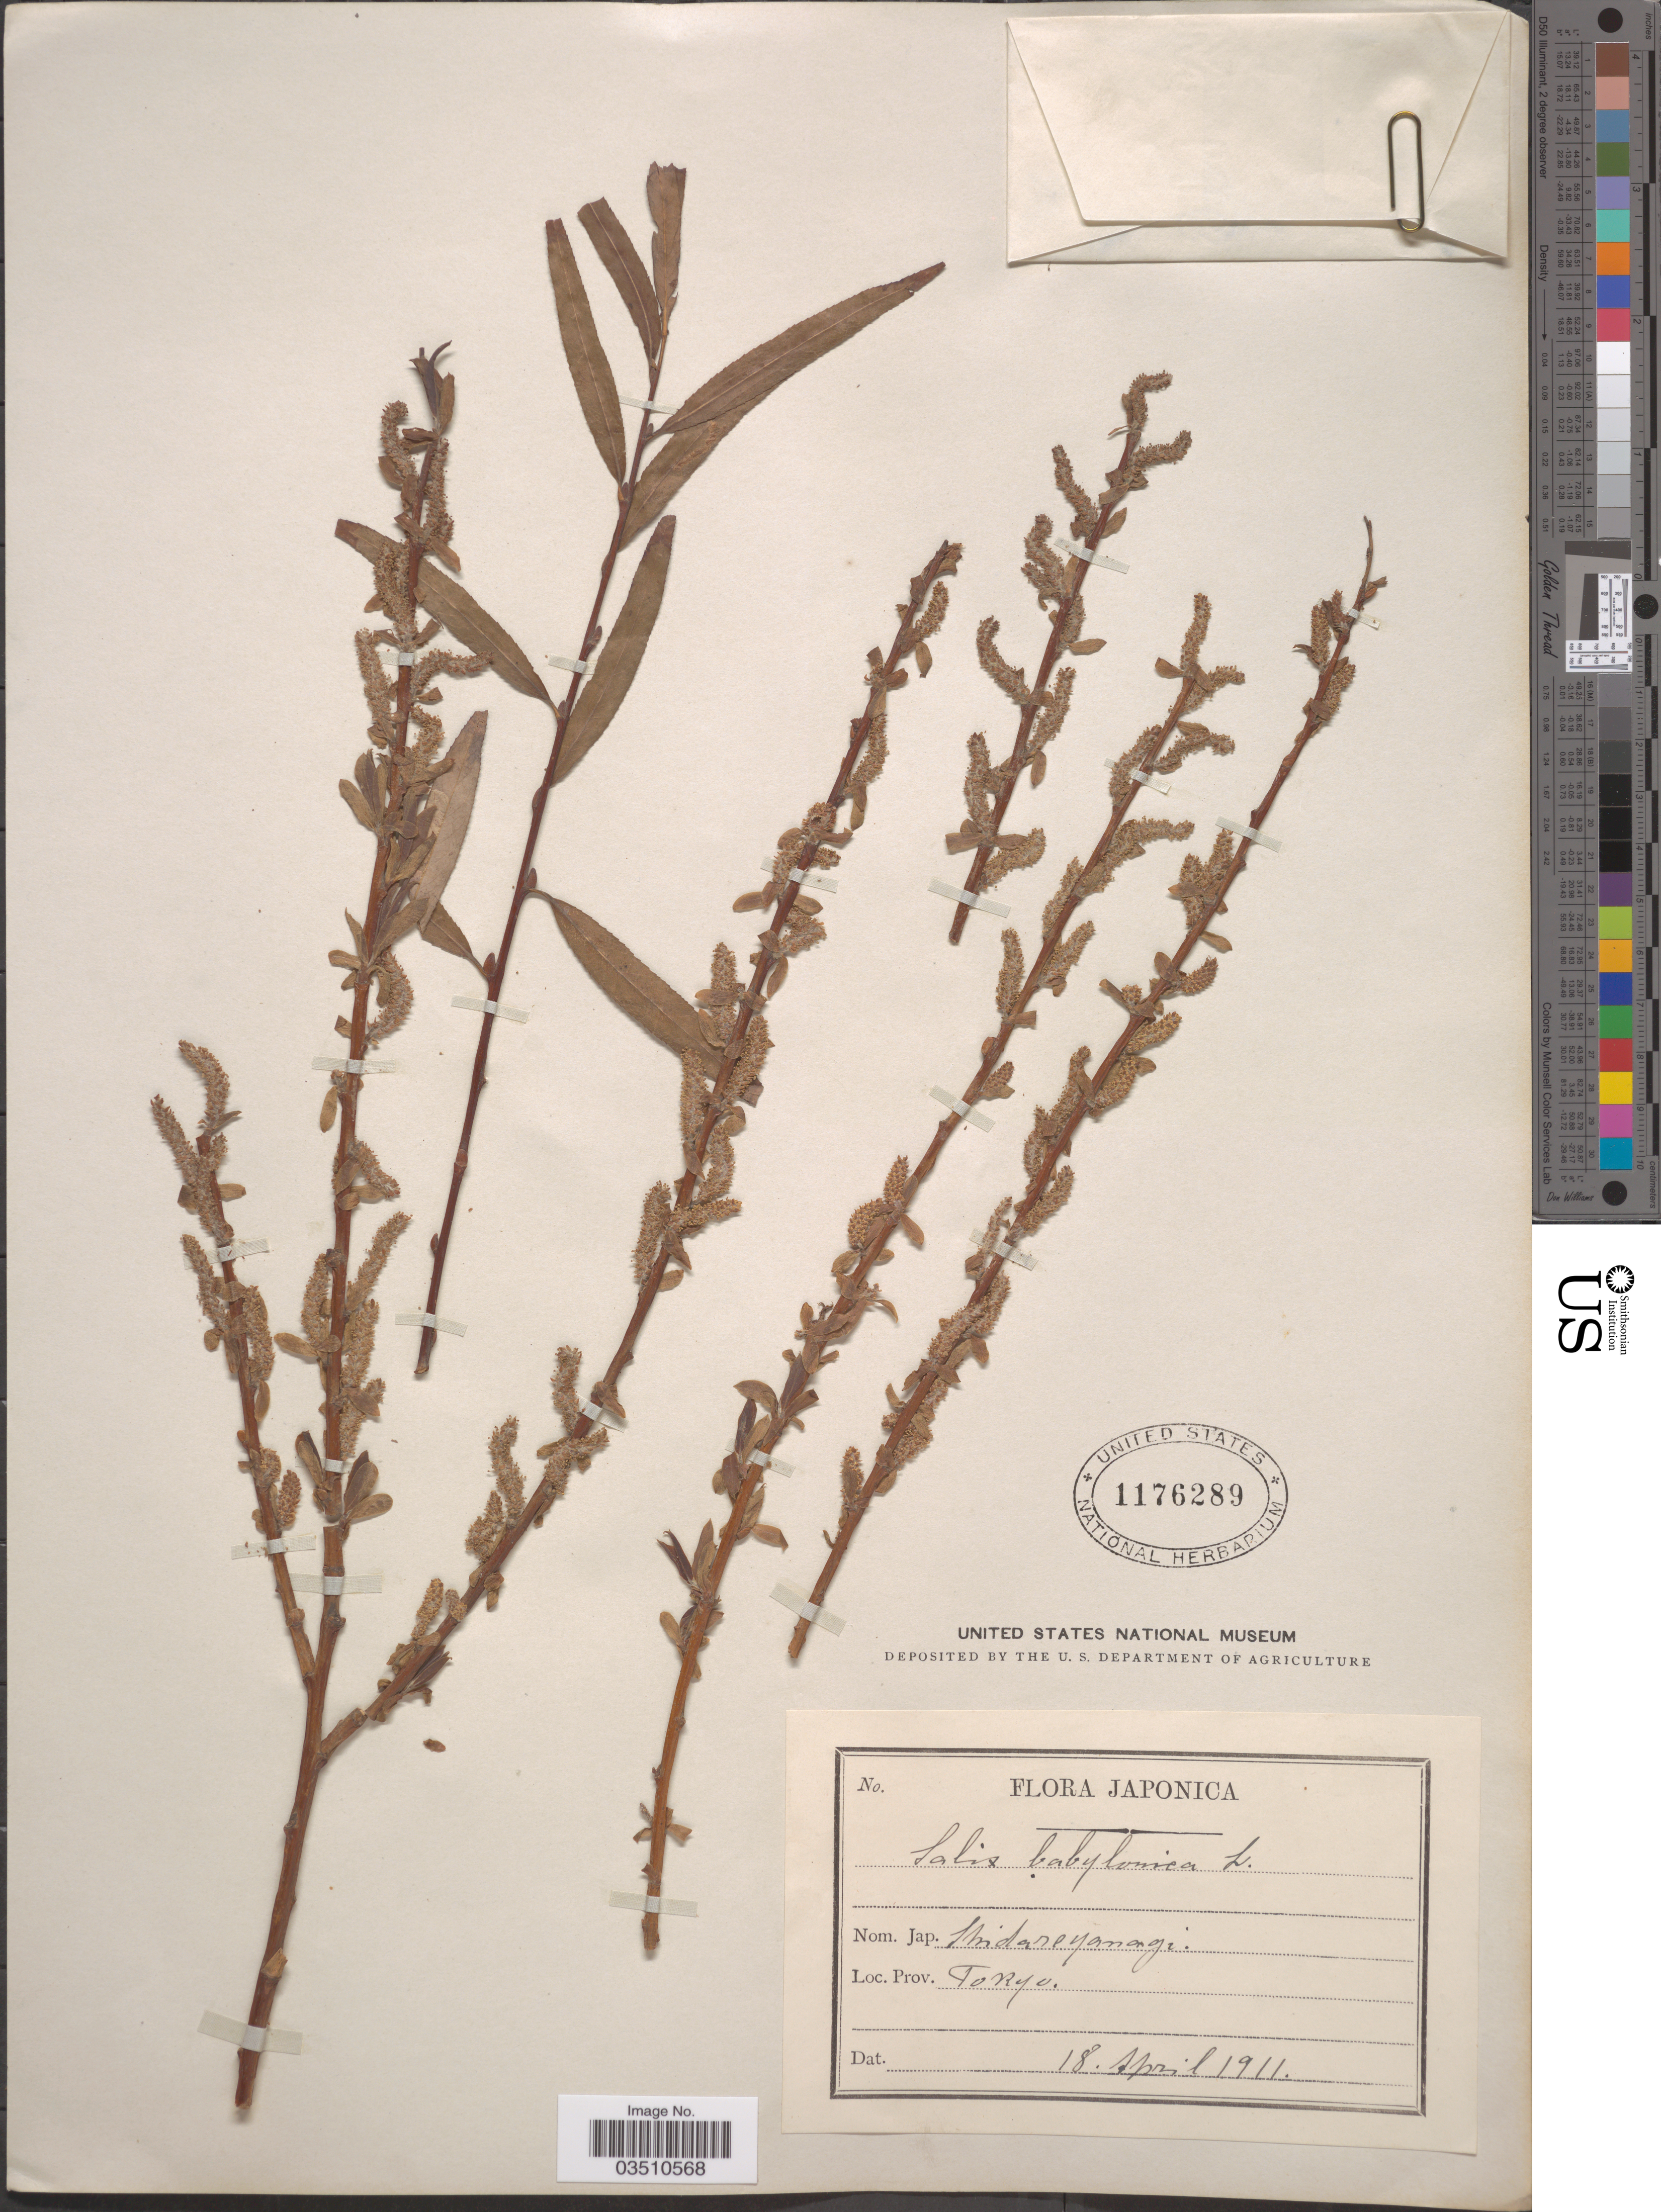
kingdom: Plantae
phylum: Tracheophyta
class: Magnoliopsida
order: Malpighiales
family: Salicaceae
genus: Salix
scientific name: Salix babylonica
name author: L.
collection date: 1911-04-18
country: Japan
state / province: Tokyo, Federal City of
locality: Tokyo.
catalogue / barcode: US 1176289